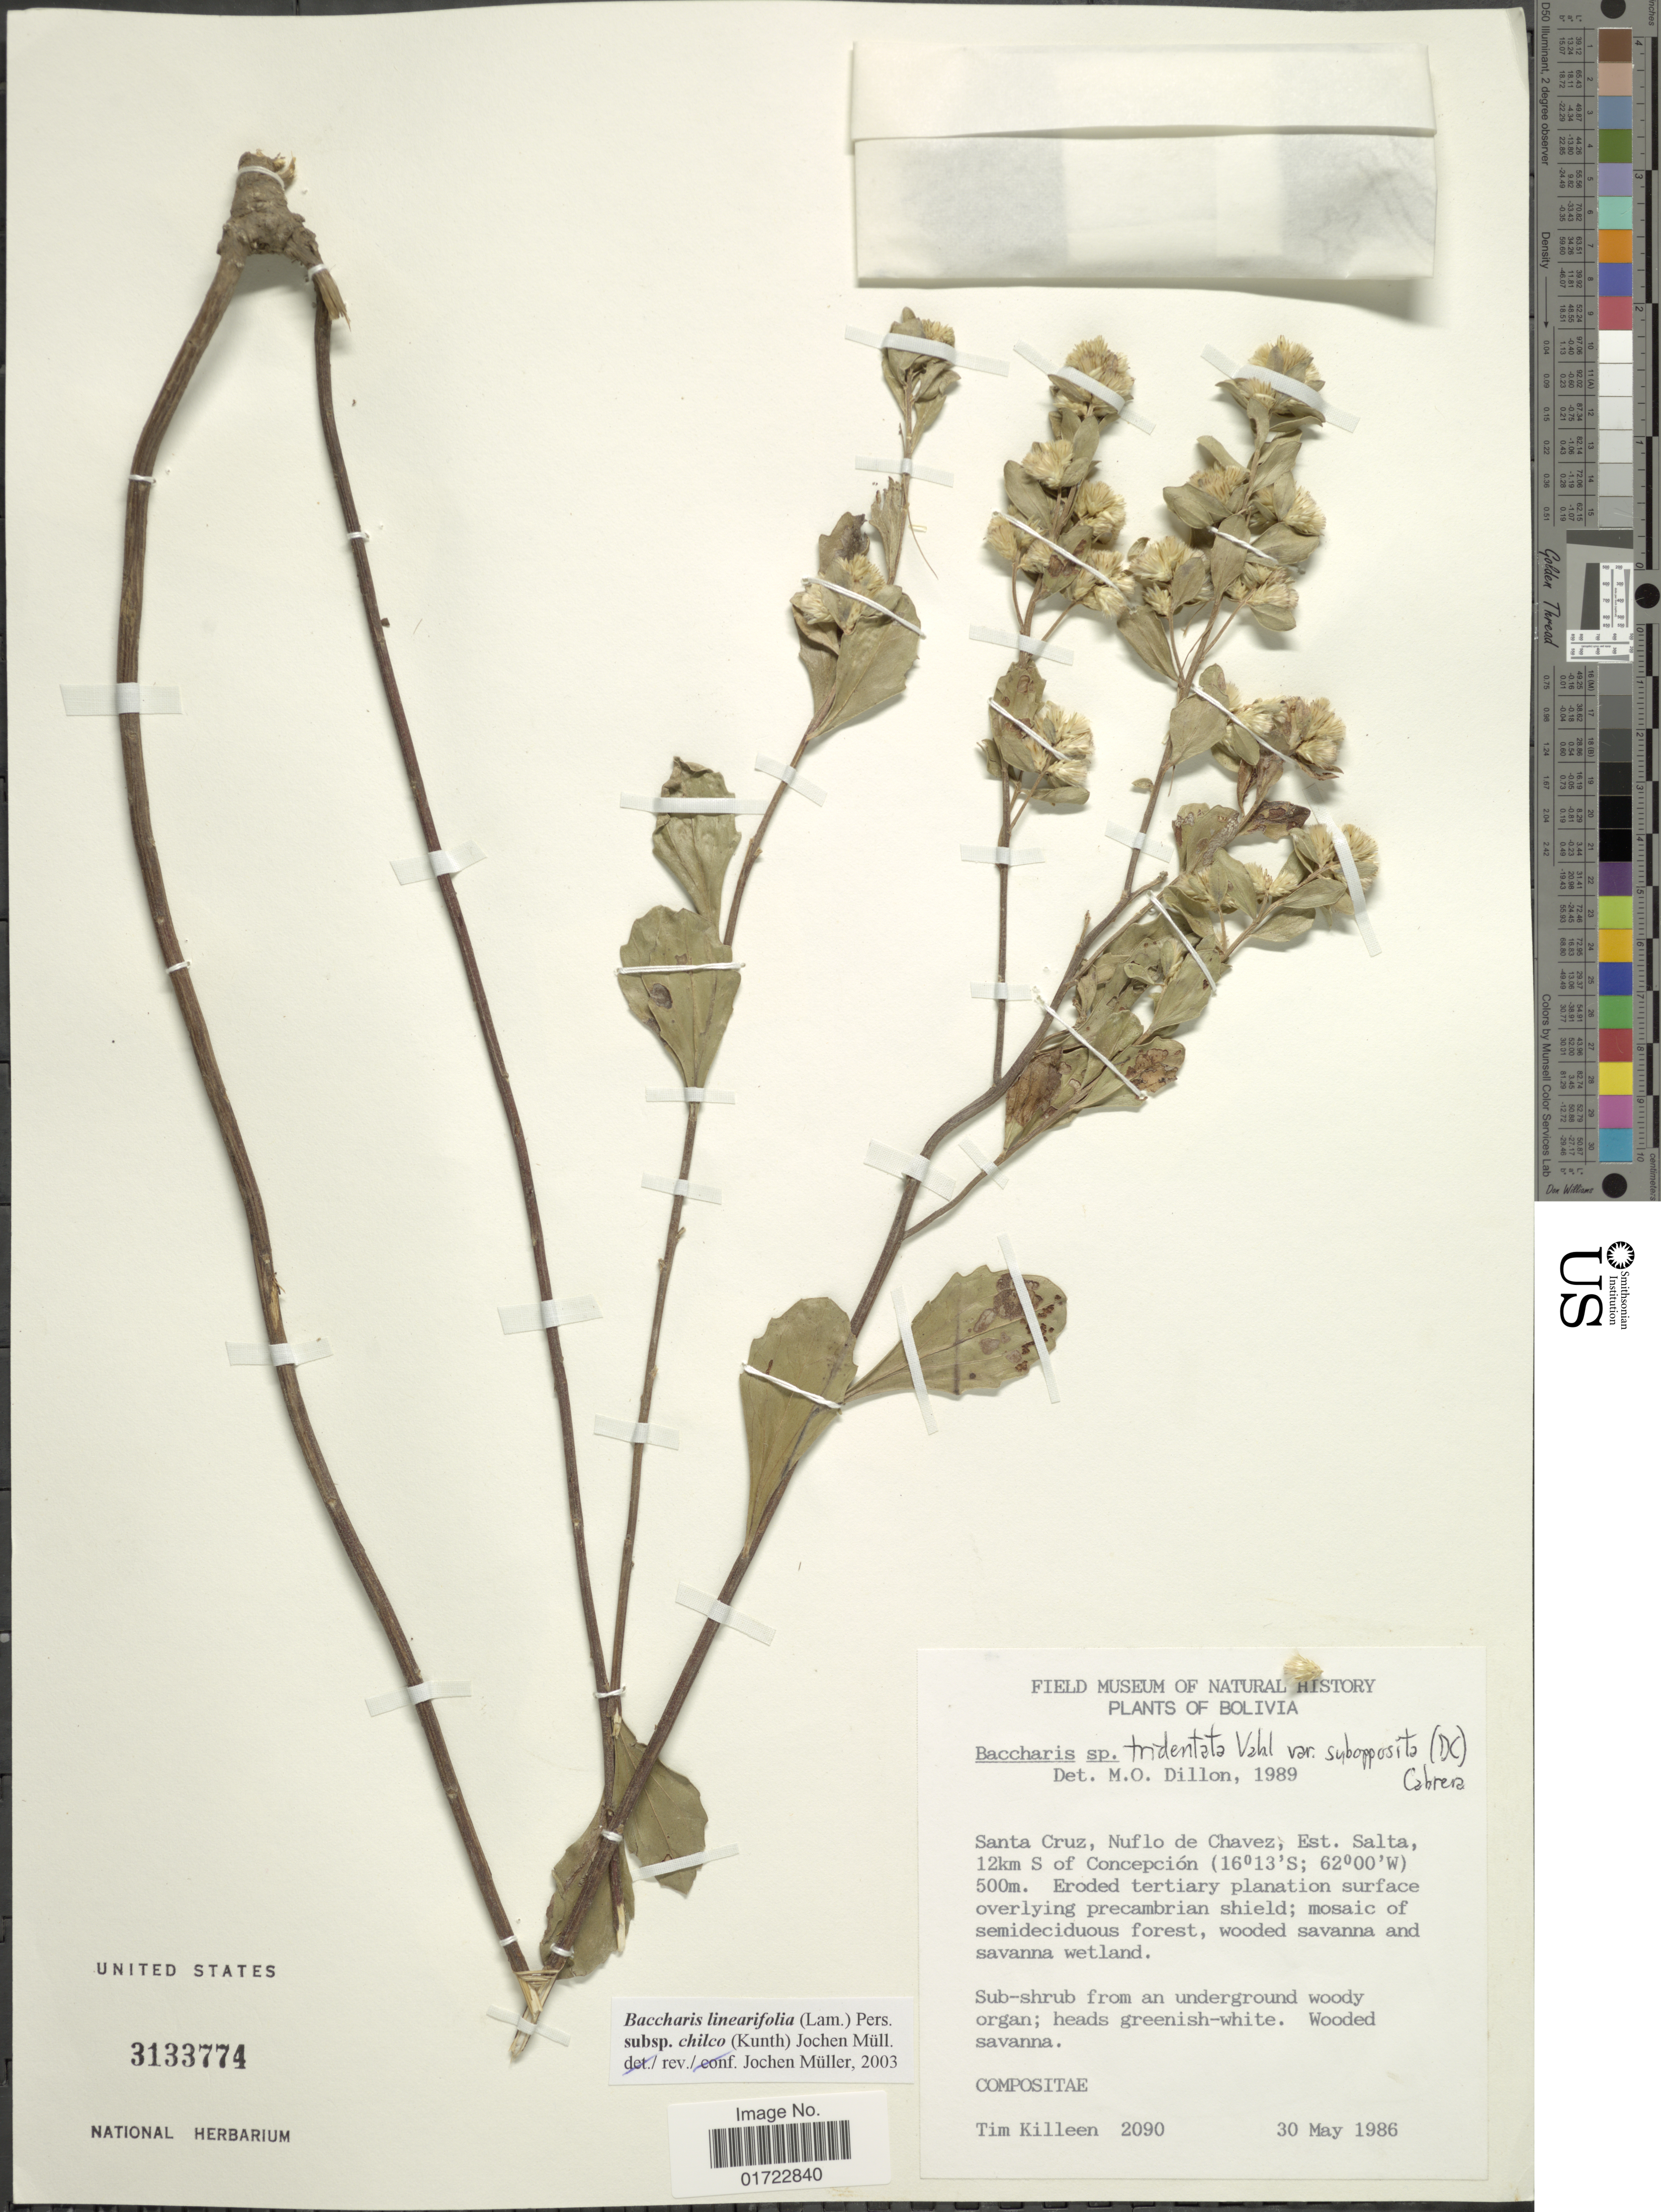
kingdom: Plantae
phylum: Tracheophyta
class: Magnoliopsida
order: Asterales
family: Asteraceae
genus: Baccharis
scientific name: Baccharis linearifolia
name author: (Lam.) Pers.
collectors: T. J. Killeen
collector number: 2090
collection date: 1986-05-30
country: Bolivia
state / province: Santa Cruz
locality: Nuflo de Chavez, Est. Salta, 12km S of Concepción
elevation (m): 500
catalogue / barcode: US 3133774